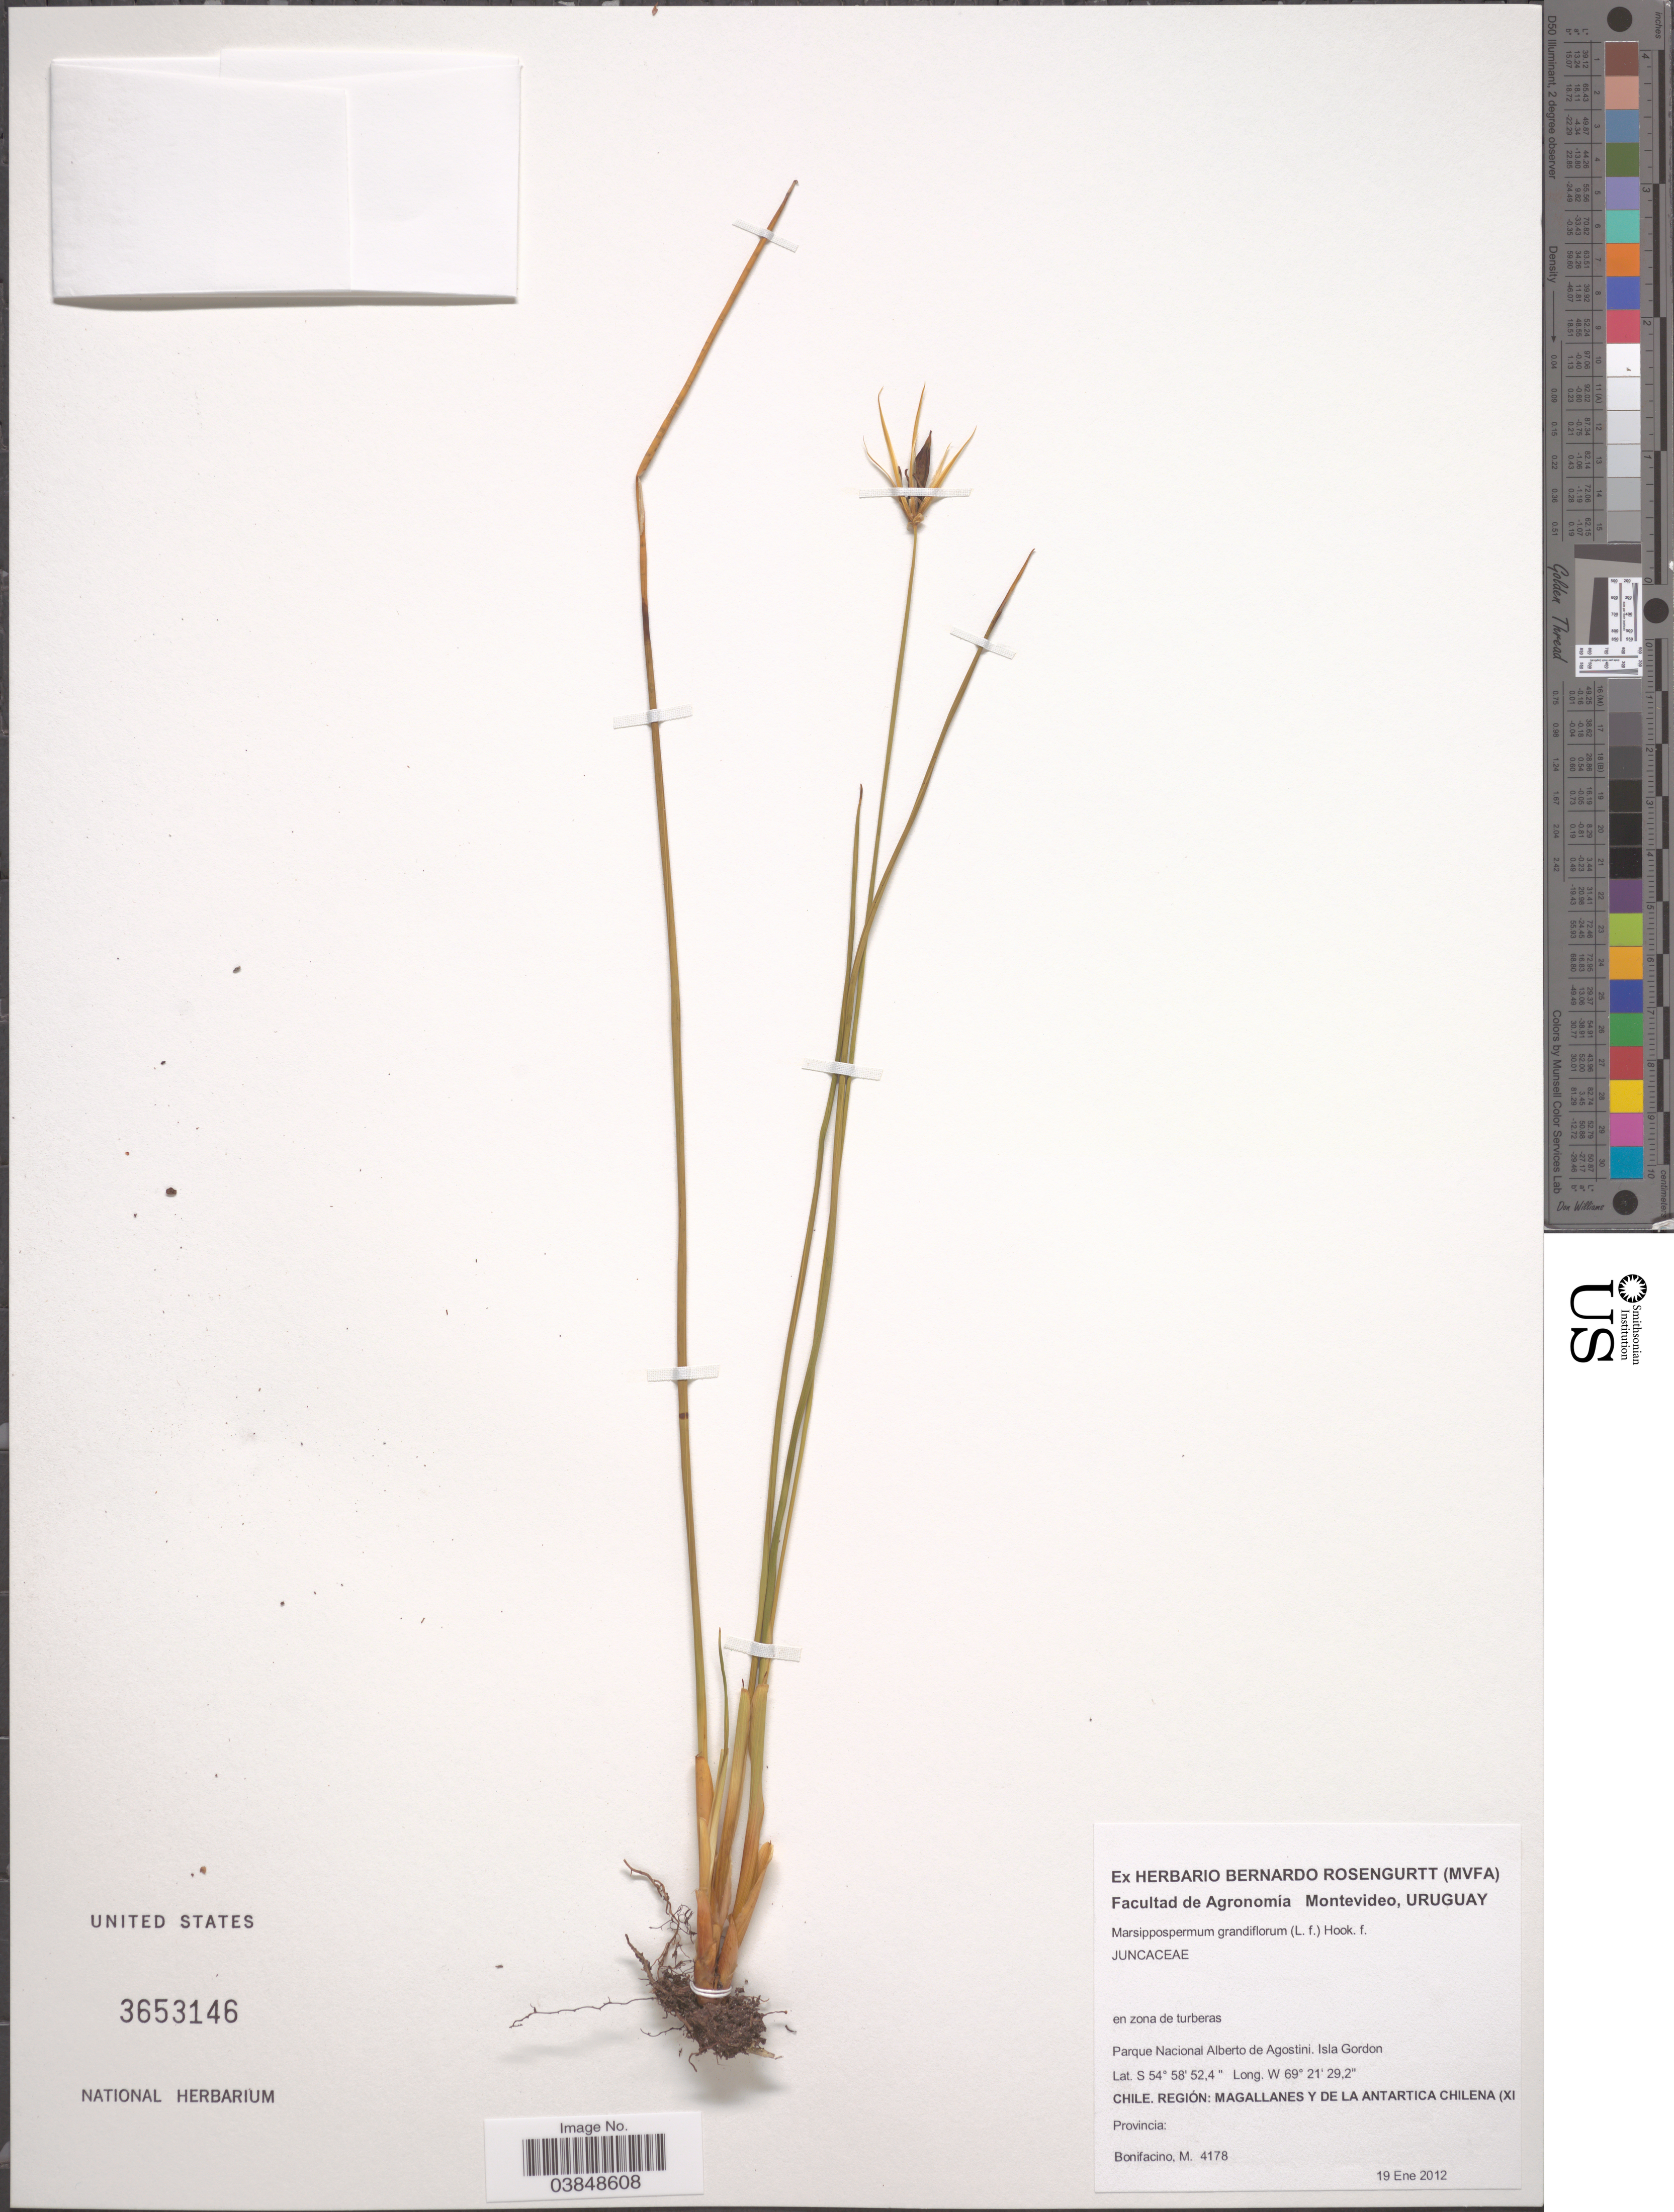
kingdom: Plantae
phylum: Tracheophyta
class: Liliopsida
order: Poales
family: Juncaceae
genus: Marsippospermum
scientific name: Marsippospermum grandiflorum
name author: (L. f.) Hook.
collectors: M. Bonifacino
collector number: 4178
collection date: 2012-01-19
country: Chile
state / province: Magallanes y de la Antártica Chilena (XII)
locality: Parque Nacional Alberto de Agostini. Isla Gordon. Región: Magallanes y de la Antartica Chilena (XI.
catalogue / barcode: US 3653146